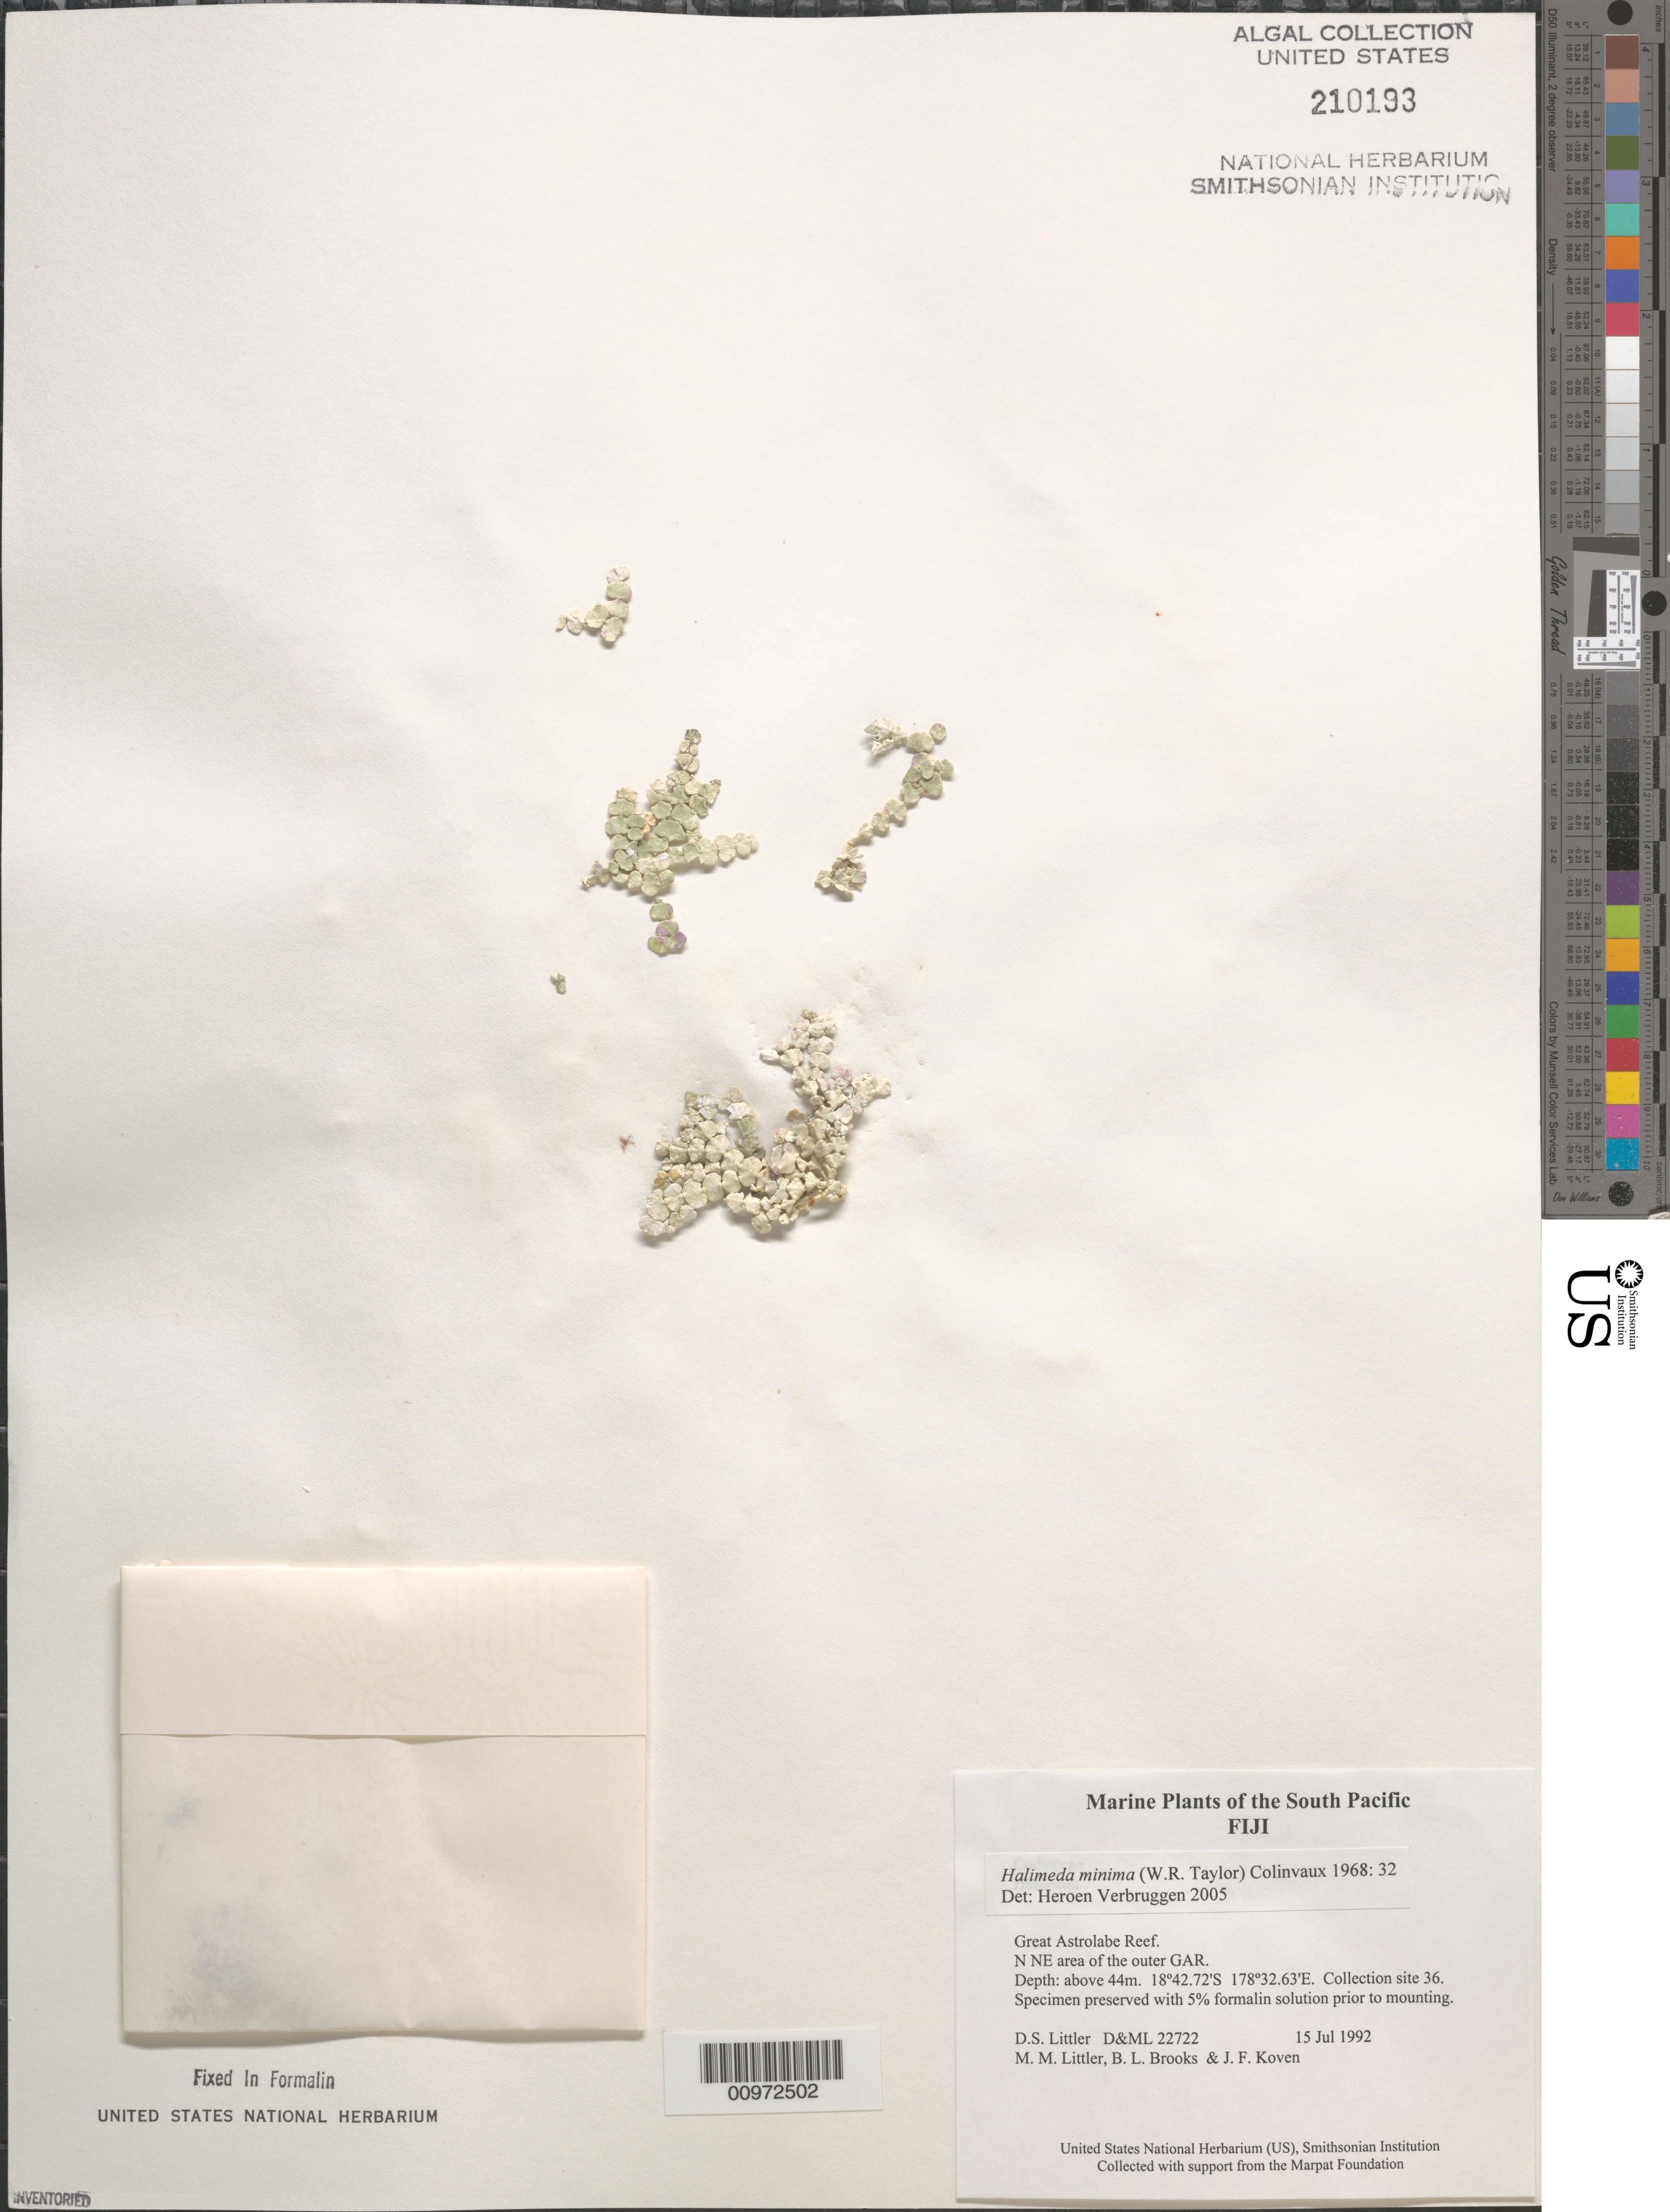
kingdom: Plantae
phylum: Chlorophyta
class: Ulvophyceae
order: Bryopsidales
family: Halimedaceae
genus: Halimeda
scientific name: Halimeda minima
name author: (W.R. Taylor) Hillis-Colinvaux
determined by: Verbruggen, H.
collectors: D. S. Littler, M. M. Littler, B. Brooks & J. Koven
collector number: D&ML 22722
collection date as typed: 15 Jul 1992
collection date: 1992-07-15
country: Fiji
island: Great Astrolabe Reef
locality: Great Astrolabe Reef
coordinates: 18 42.72'S, 178 32.63'E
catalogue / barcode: US 210193